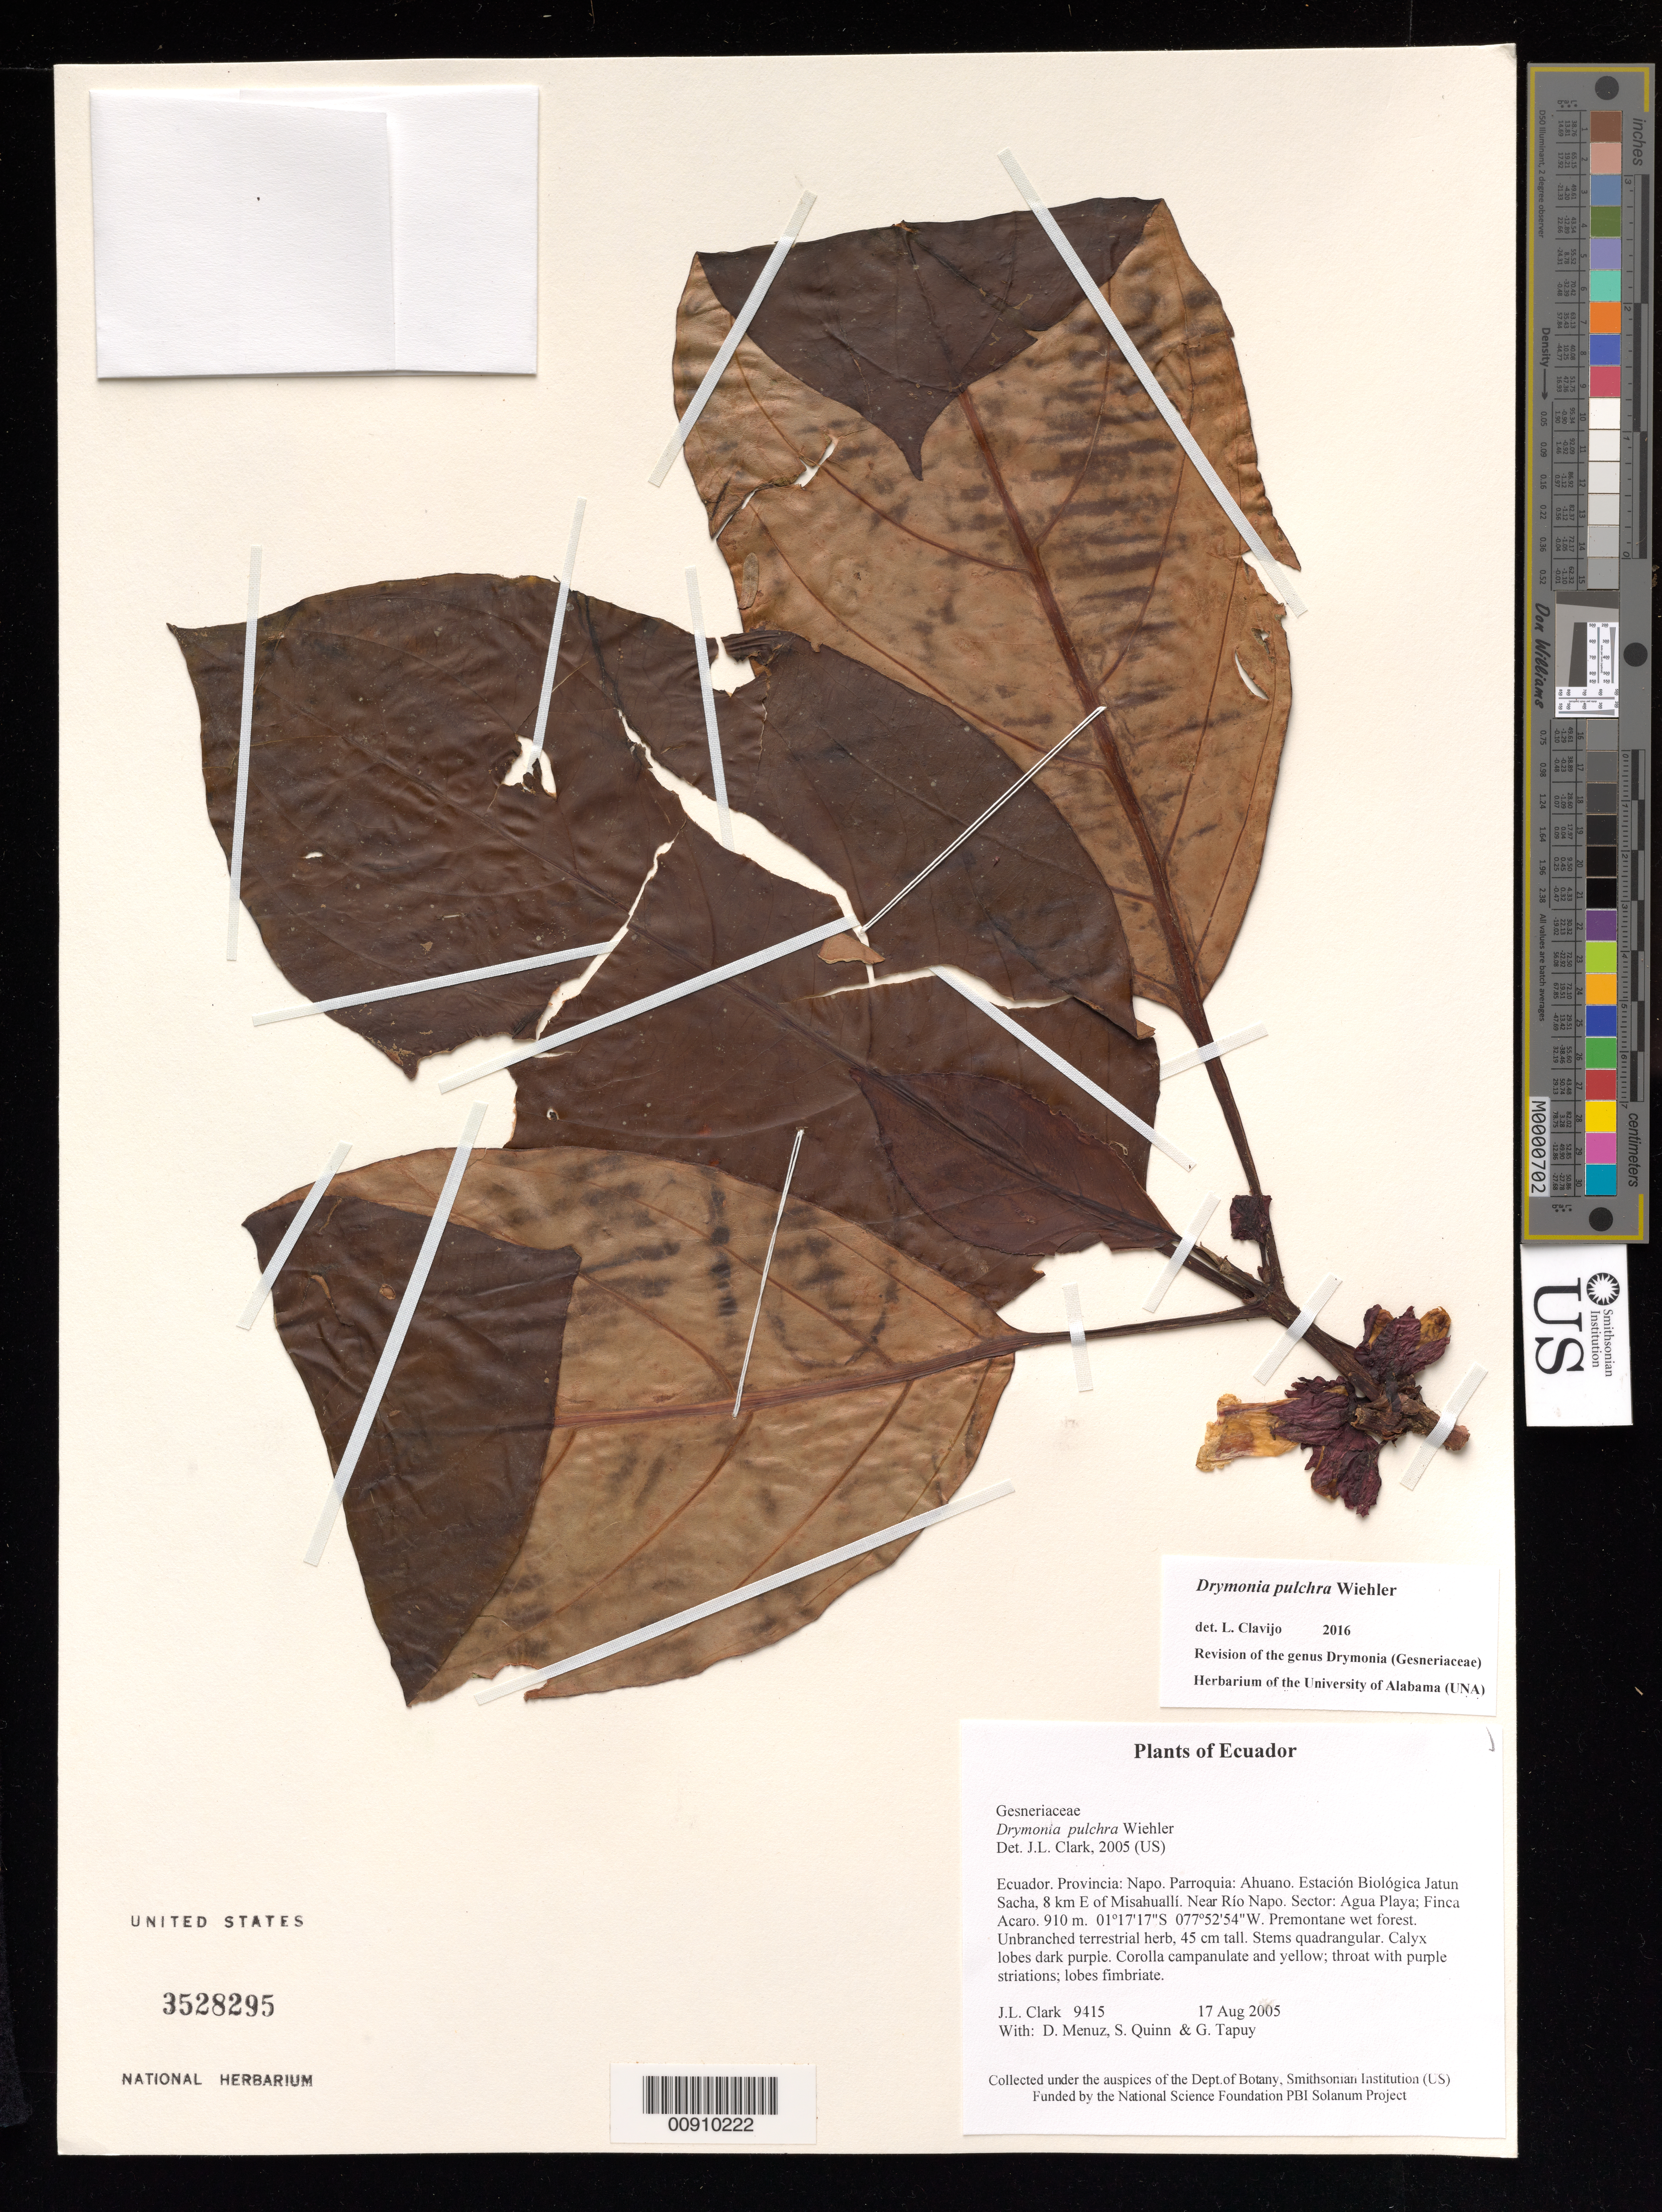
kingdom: Plantae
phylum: Tracheophyta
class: Magnoliopsida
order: Lamiales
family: Gesneriaceae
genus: Drymonia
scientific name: Drymonia pulchra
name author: Wiehler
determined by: Clark, J. L., (SEL), The Marie Selby Botanical Garden (UNITED STATES)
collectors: J. L. Clark, D. Menuz, S. Quinn & G. Tapuy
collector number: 9415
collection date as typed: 17 Aug 2005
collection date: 2005-08-17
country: Ecuador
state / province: Napo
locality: Parroquia: Ahuano. Estación Biológica Jatun Sacha, 8 km E of Misahuallí. Near Río Napo. Sector: Agua Playa; Finca Acaro.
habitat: Premontane wet forest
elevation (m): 910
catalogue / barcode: US 3528295